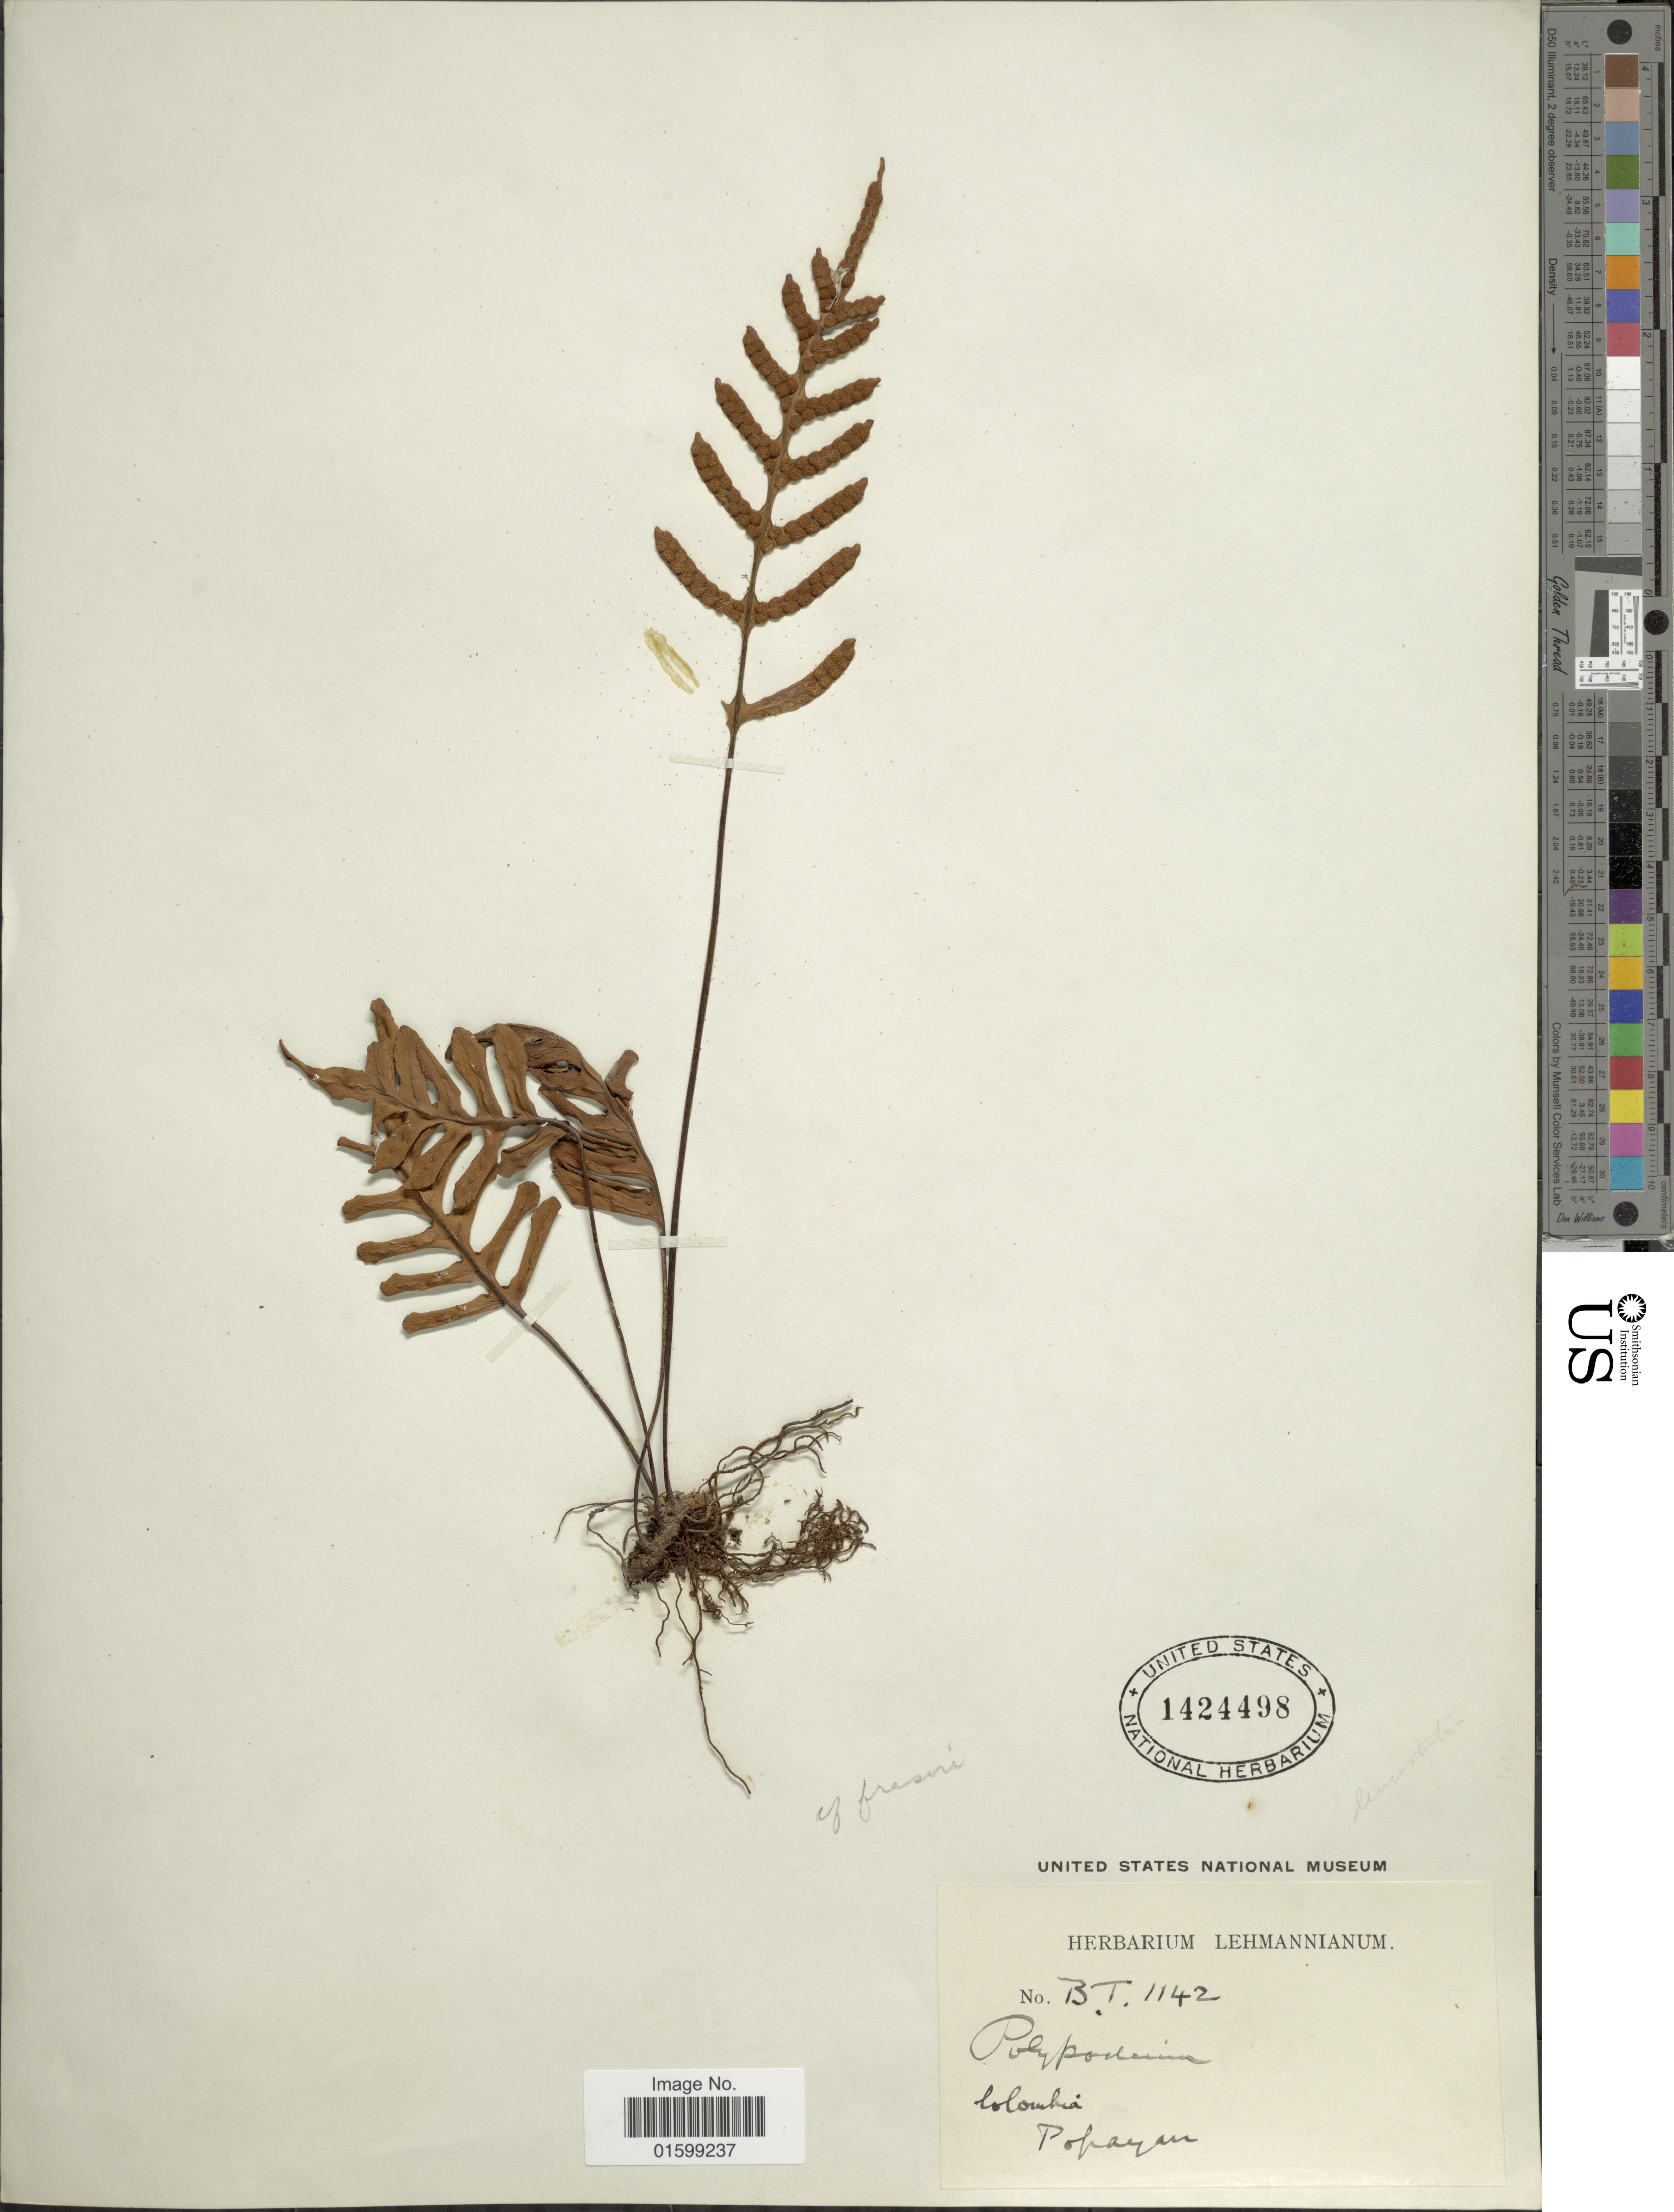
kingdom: Plantae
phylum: Tracheophyta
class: Polypodiopsida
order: Polypodiales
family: Polypodiaceae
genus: Pleopeltis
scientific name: Pleopeltis fraseri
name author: (Kuhn) A.R. Sm.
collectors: ex herb. Lehmannianum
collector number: BT1142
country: Colombia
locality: Papayan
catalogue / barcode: US 1424498